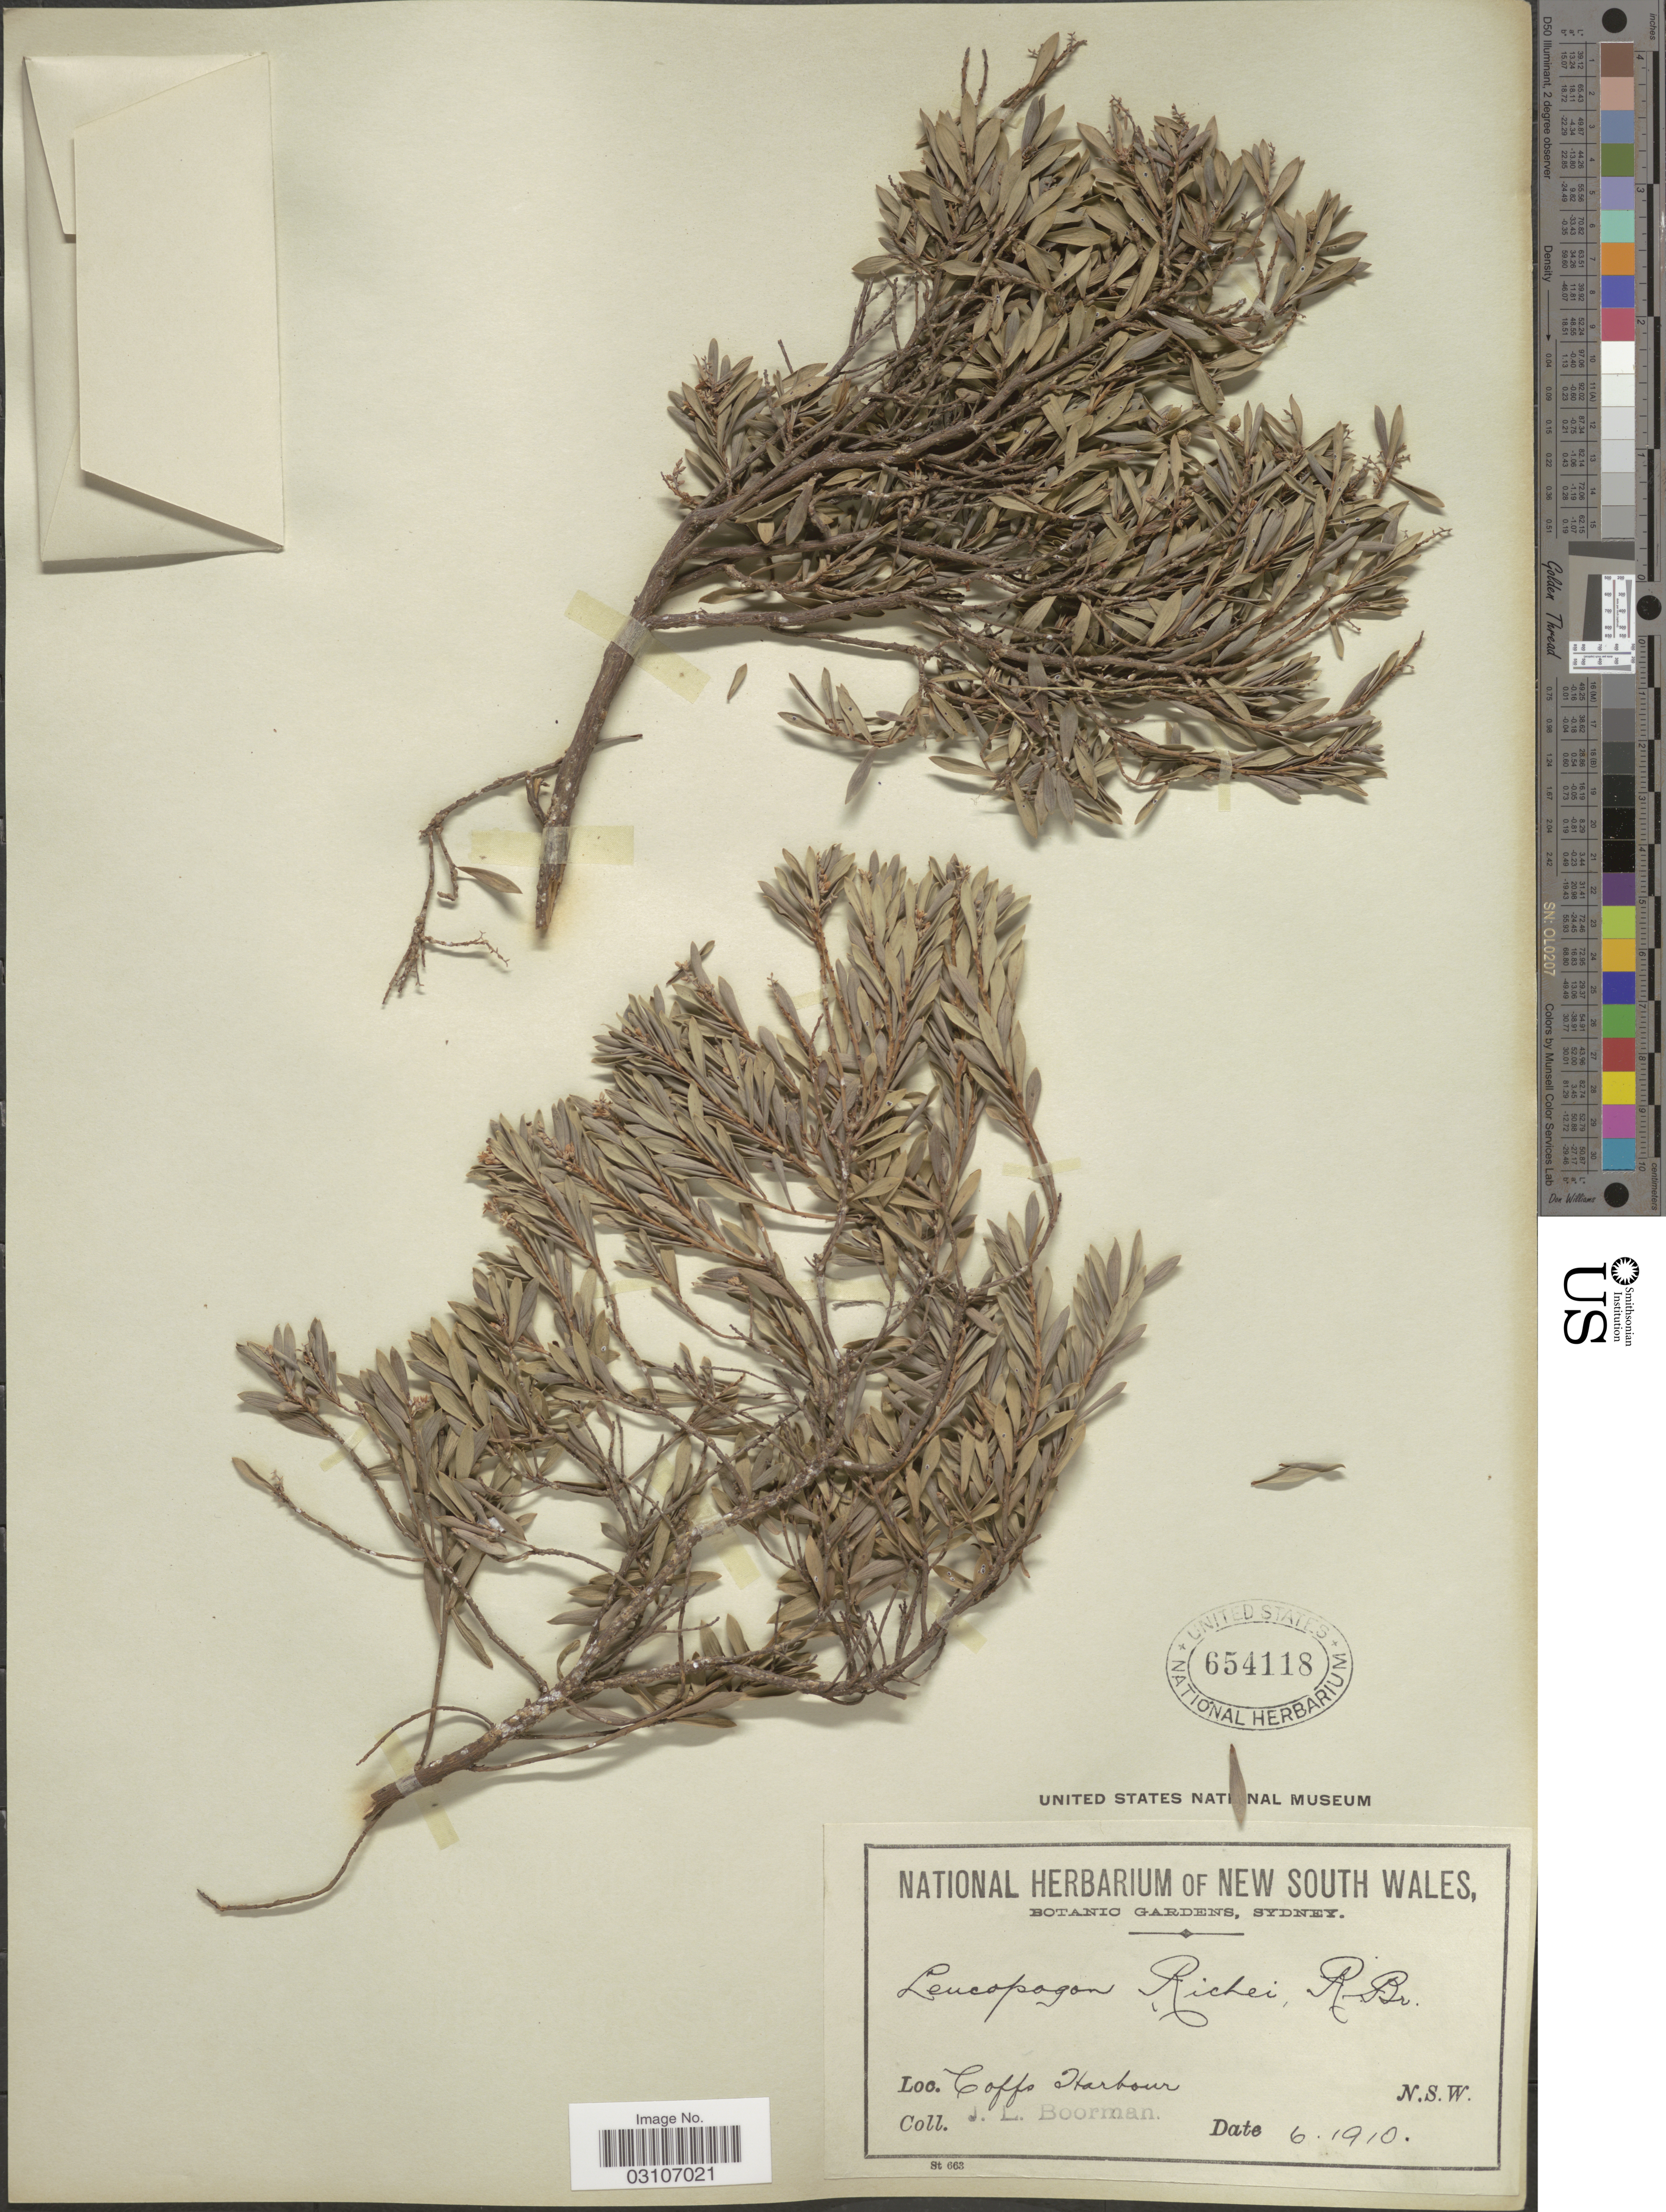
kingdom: Plantae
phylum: Tracheophyta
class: Magnoliopsida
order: Ericales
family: Ericaceae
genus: Leucopogon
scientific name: Leucopogon richei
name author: R. Br.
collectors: J. Boorman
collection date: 1910-06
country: Australia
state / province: New South Wales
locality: Coffs Harbour.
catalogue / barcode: US 654118